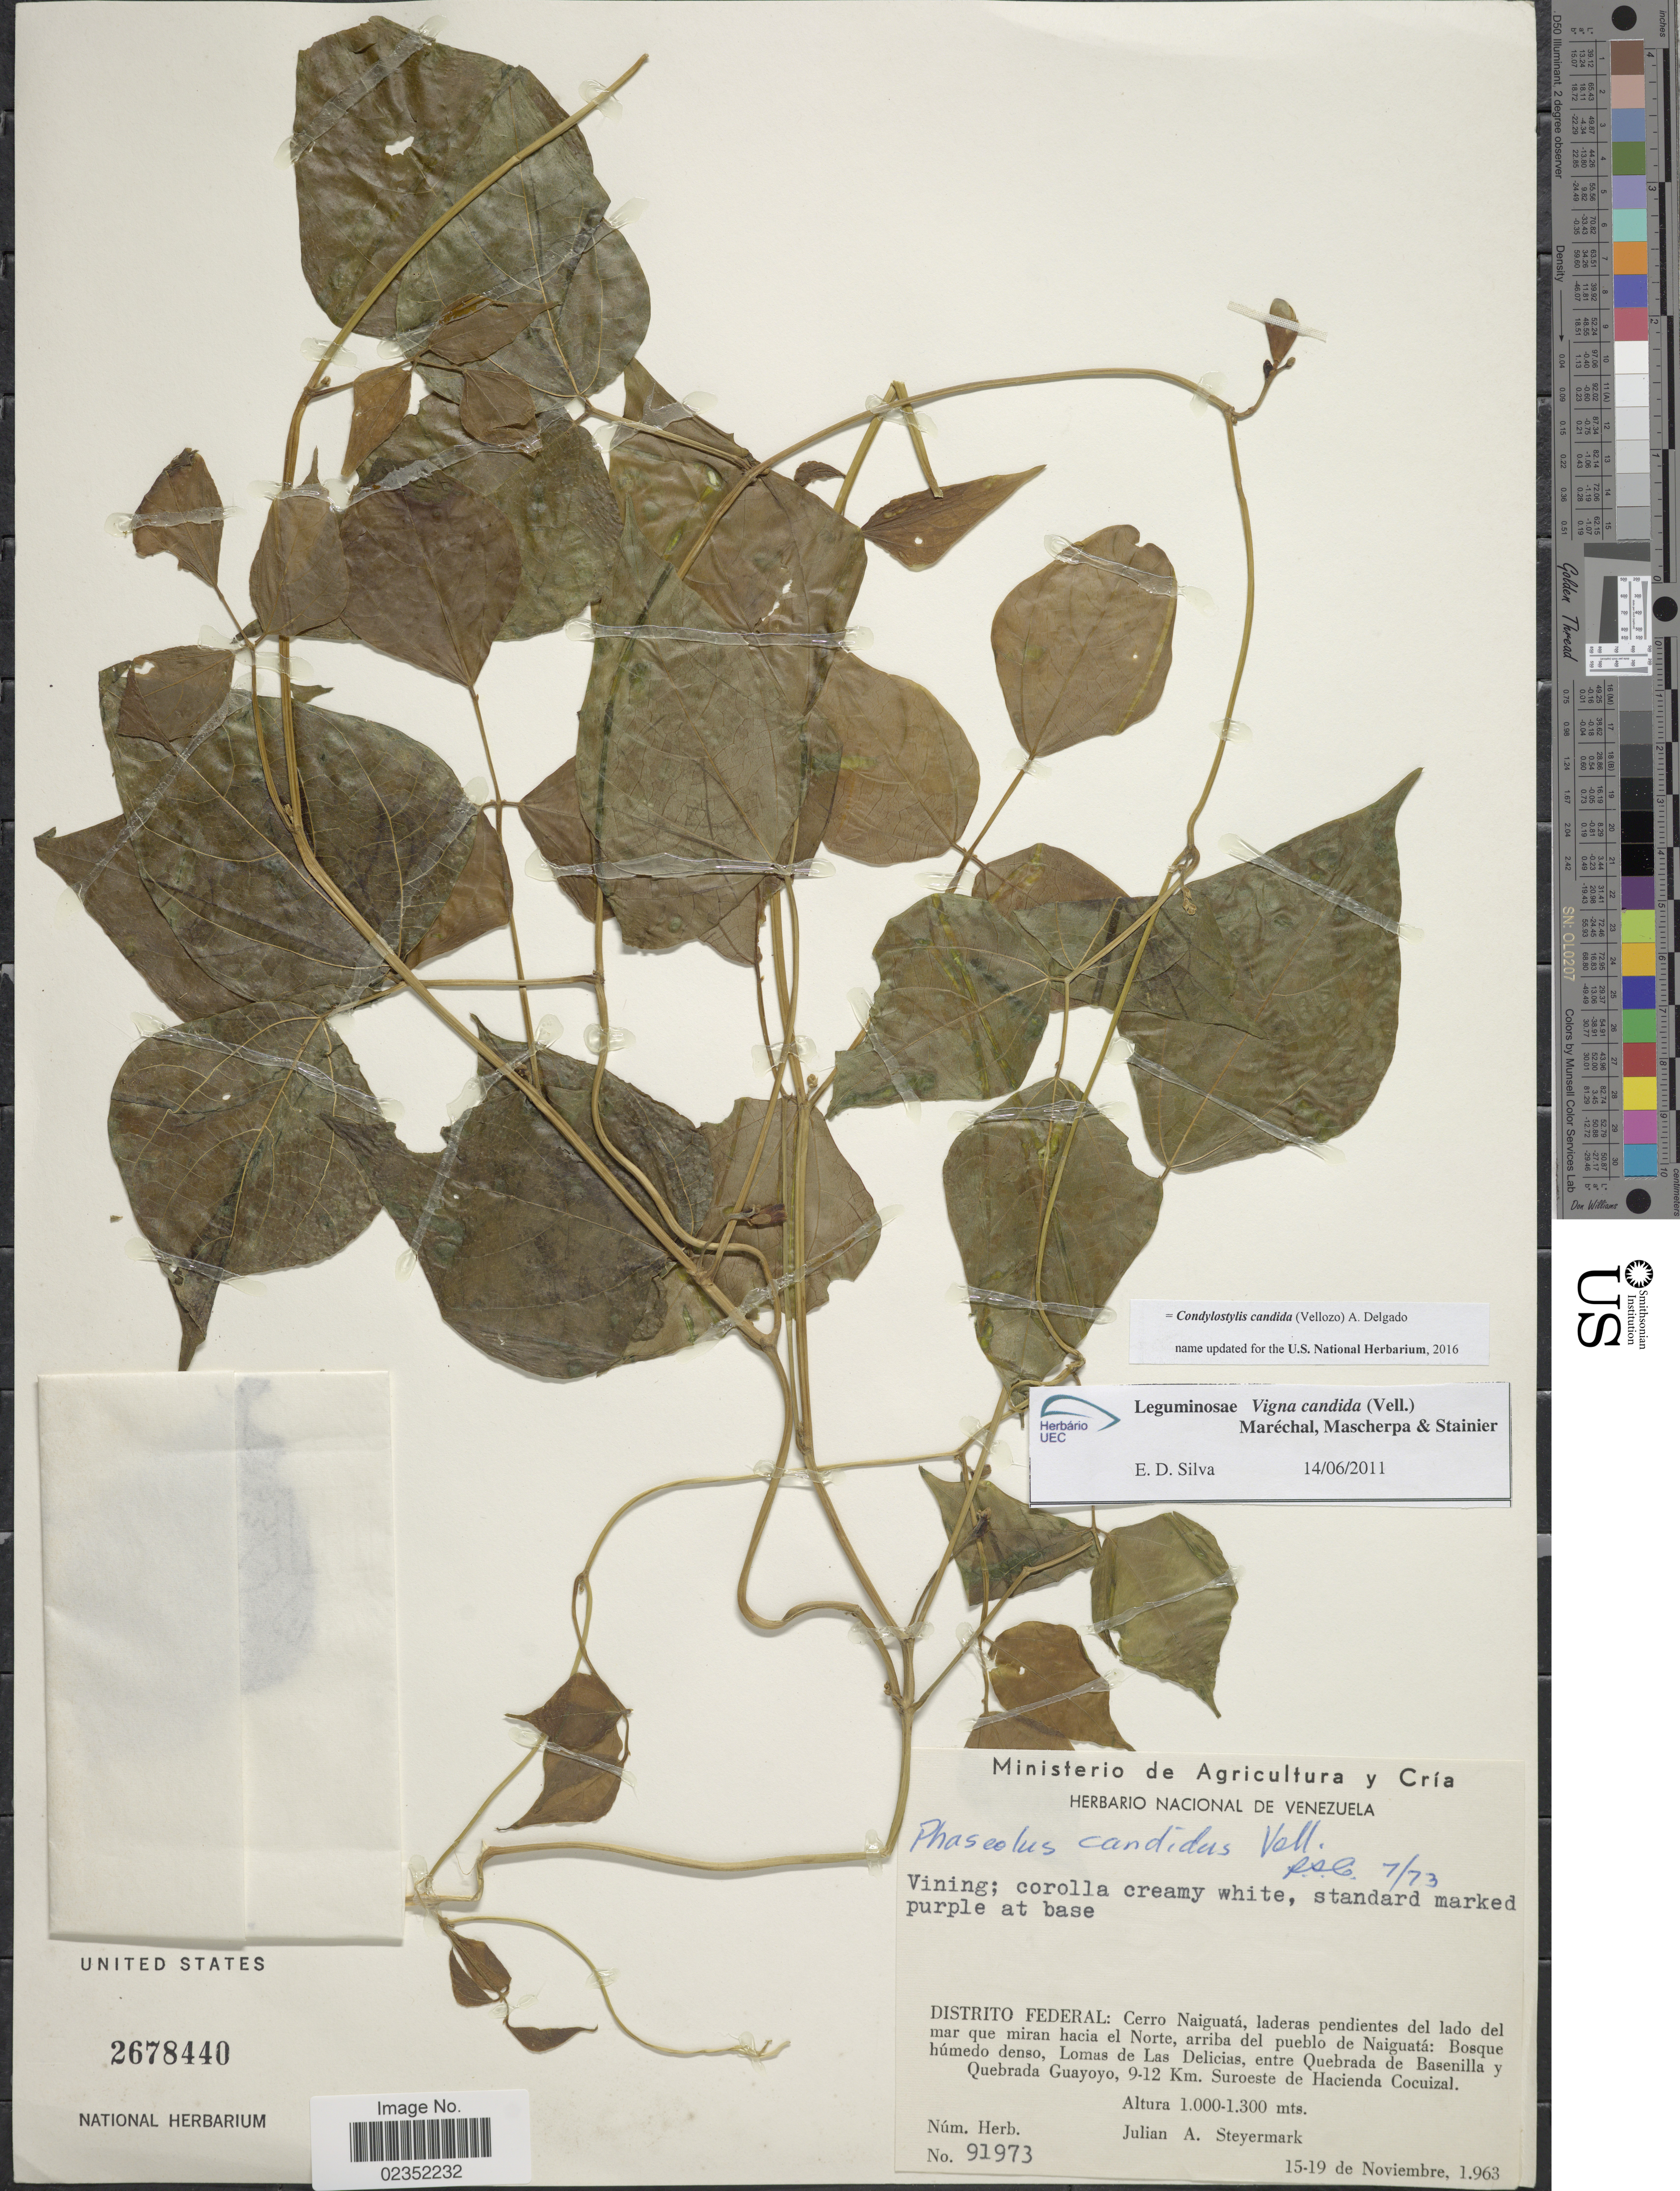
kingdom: Plantae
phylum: Tracheophyta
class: Magnoliopsida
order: Fabales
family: Fabaceae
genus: Condylostylis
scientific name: Condylostylis candida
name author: (Vell.) A. Delgado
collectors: J. Steyermark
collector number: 91973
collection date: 1963-11-15/1963-11-19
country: Venezuela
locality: Distrito Federal: Cerro Naiguatá, laderas pendientes del lado del mar que hacia el Norte, arriba del pueblo de Naiguatá: Bosque húmedo denso, Lomas de Las Delicias, entre Quebrada de Basenilla y Quebrada Guayoyo, 9-12 Km. Suroeste de Hacienda Cocuizal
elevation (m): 1000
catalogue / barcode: US 2678440